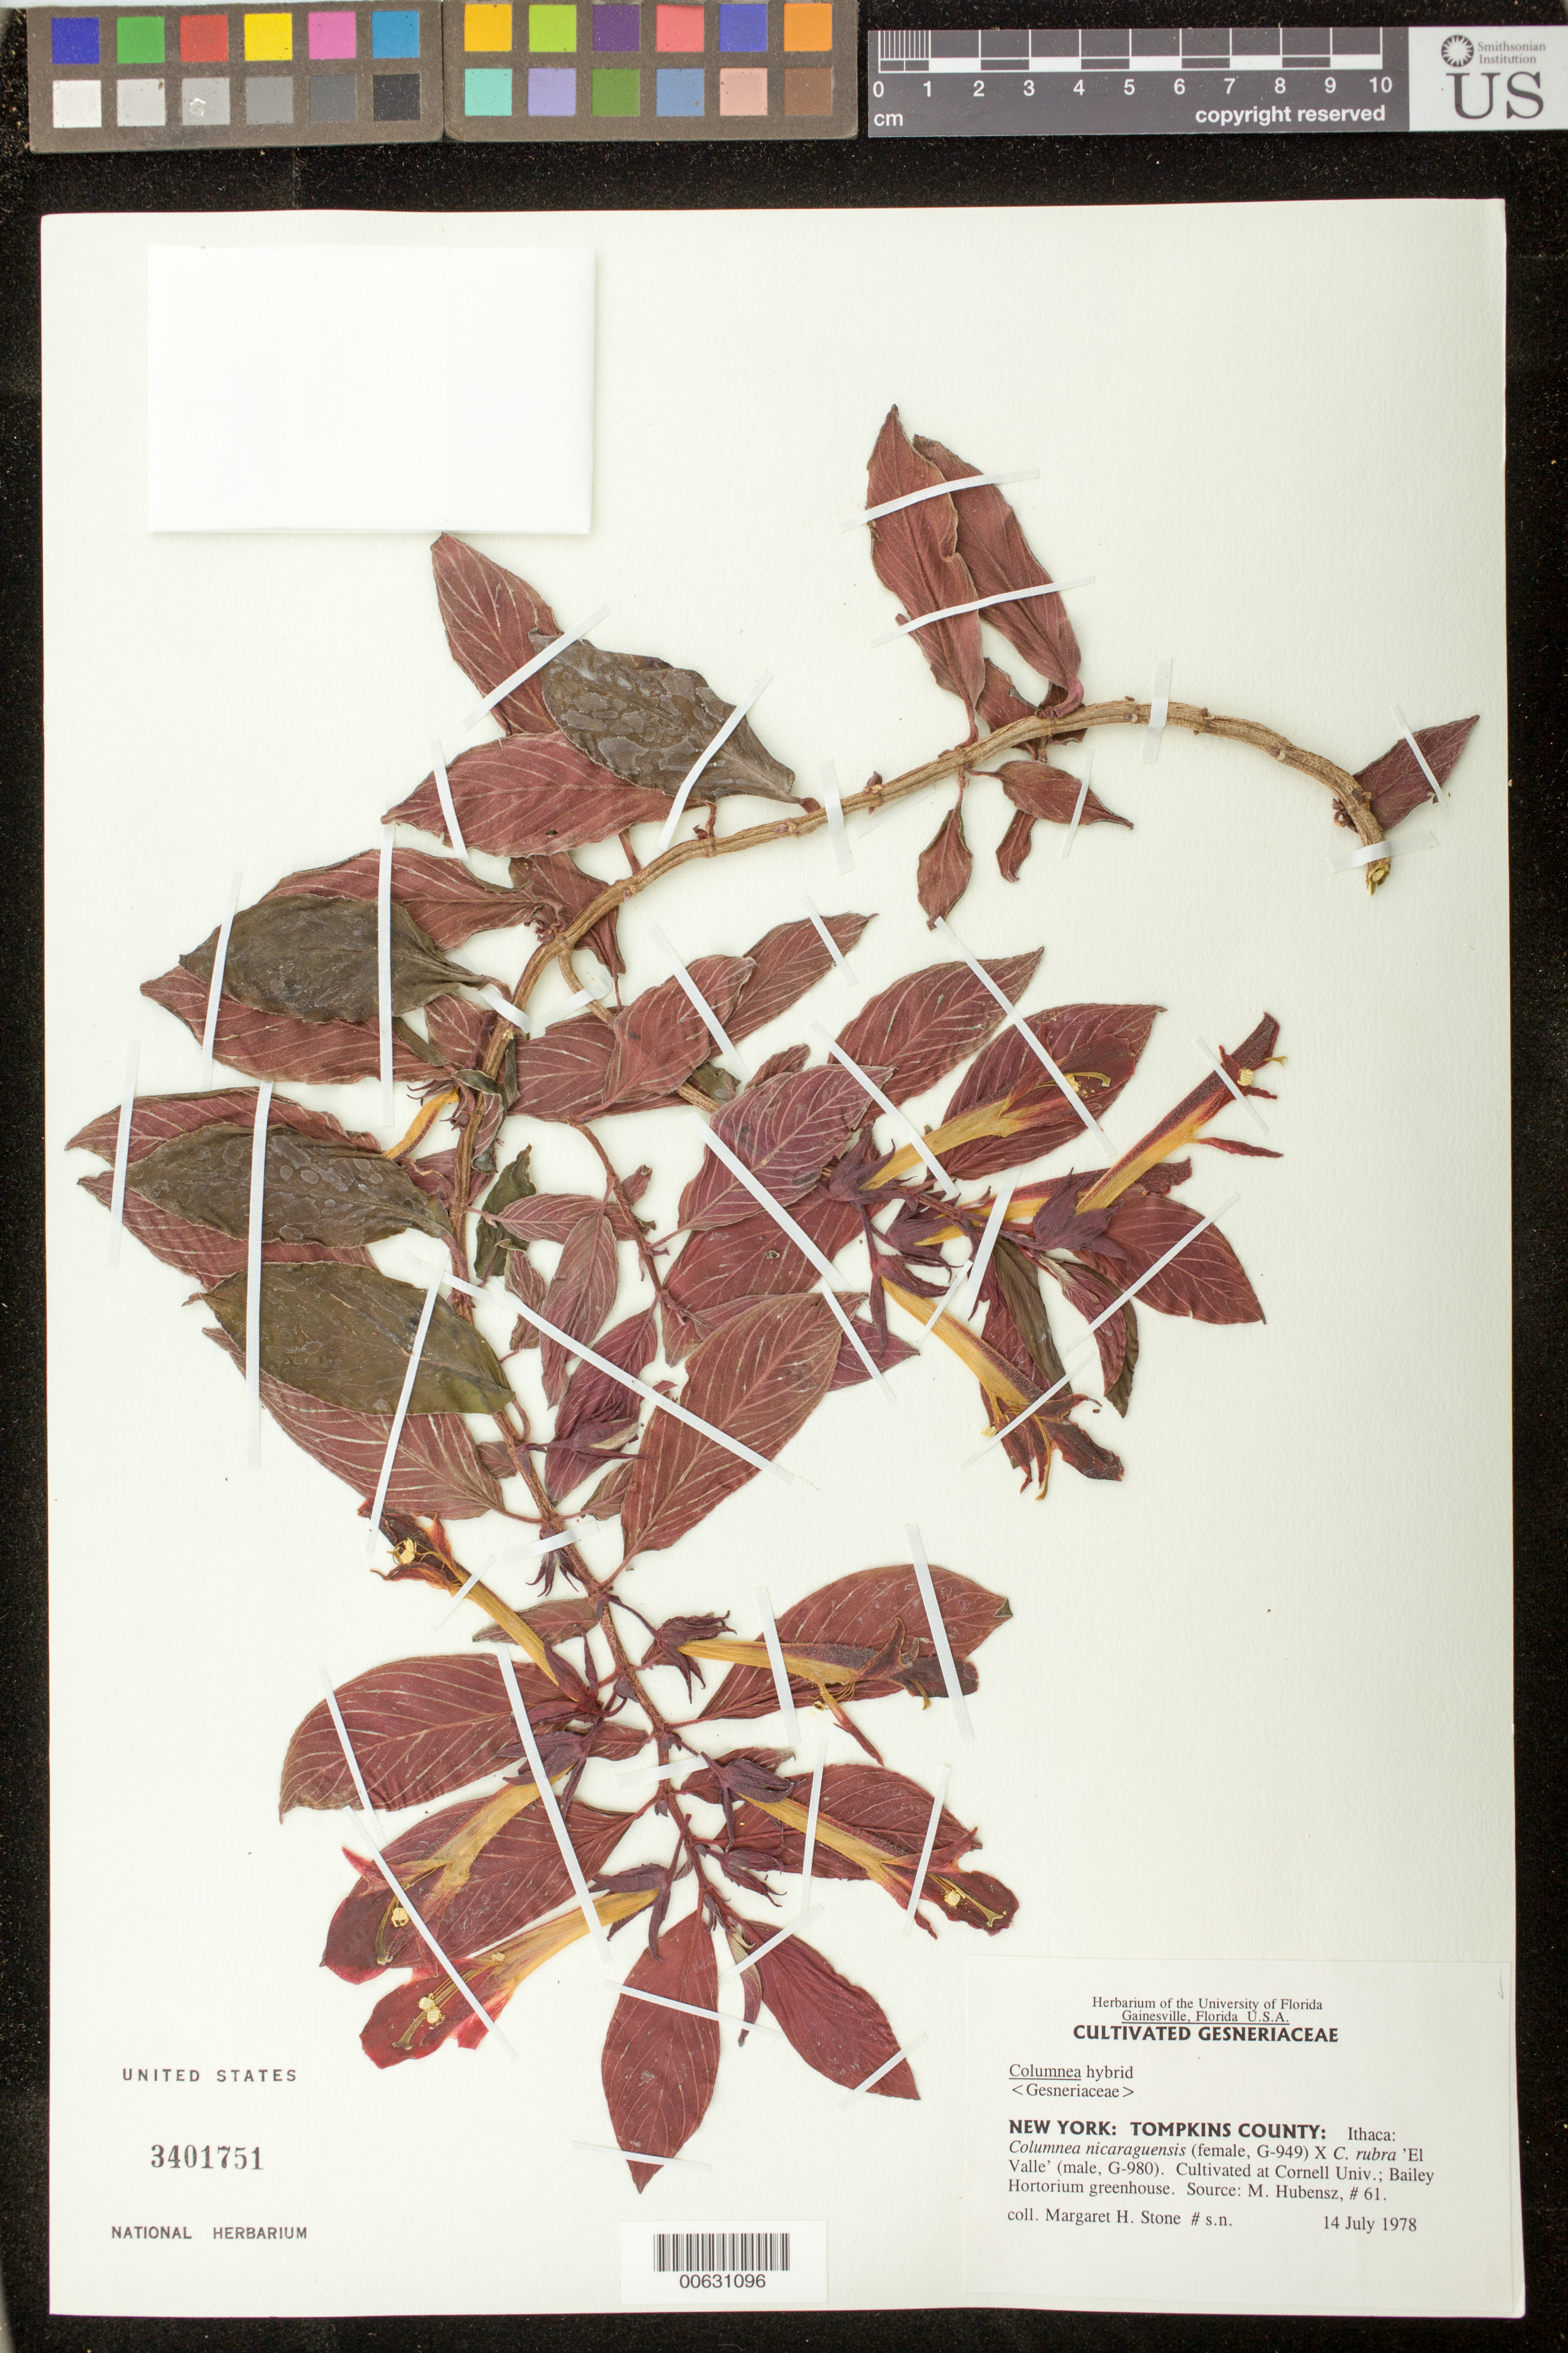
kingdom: Plantae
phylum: Tracheophyta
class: Magnoliopsida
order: Lamiales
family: Gesneriaceae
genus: Columnea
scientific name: Columnea hybrid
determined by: Skog, Laurence E.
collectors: M. Stone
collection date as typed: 14 Jul 1978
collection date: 1978-07-14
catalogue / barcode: US 3401751